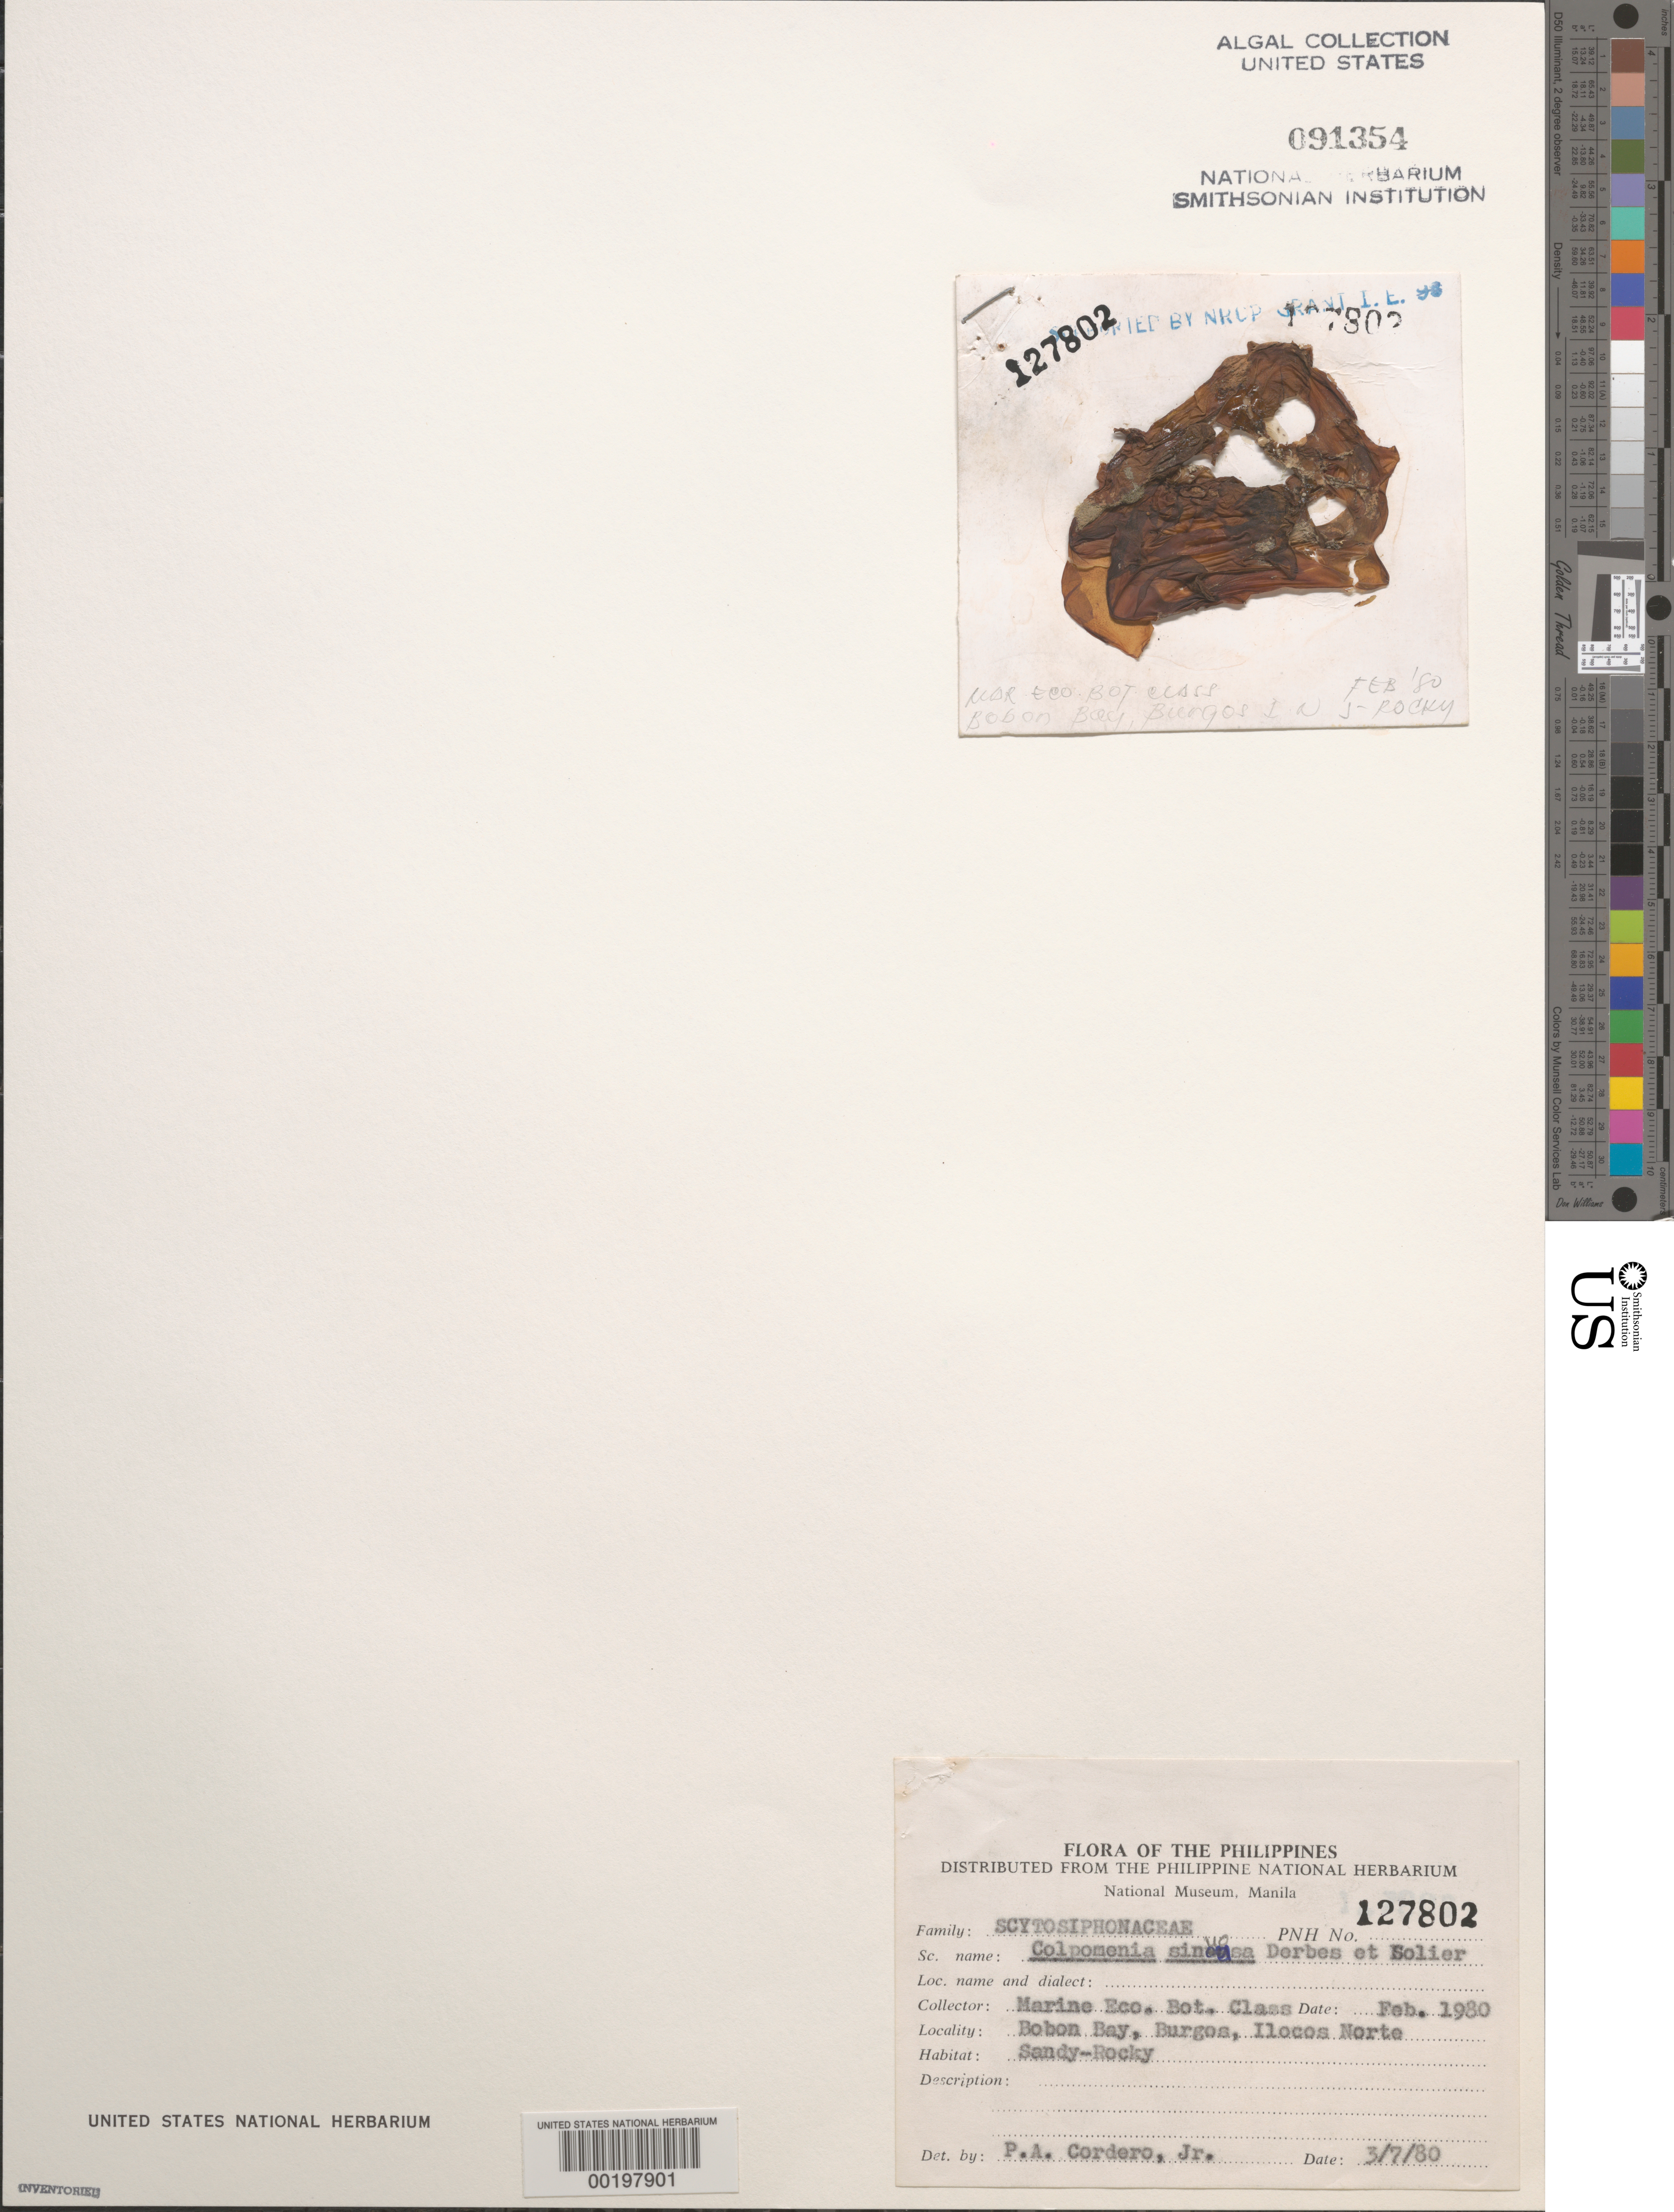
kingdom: Chromista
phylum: Ochrophyta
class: Phaeophyceae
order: Scytosiphonales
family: Scytosiphonaceae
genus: Colpomenia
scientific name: Colpomenia sinuosa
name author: (K. Mert. ex Roth) Derbes & Solier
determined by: Cordero, P. A., Jr.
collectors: Marine Ecology Botany Class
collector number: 127802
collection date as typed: Feb 1980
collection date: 1980-02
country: Philippines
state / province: Ilocos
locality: Bobon bay, burgos, ilocos norte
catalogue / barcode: US 91354